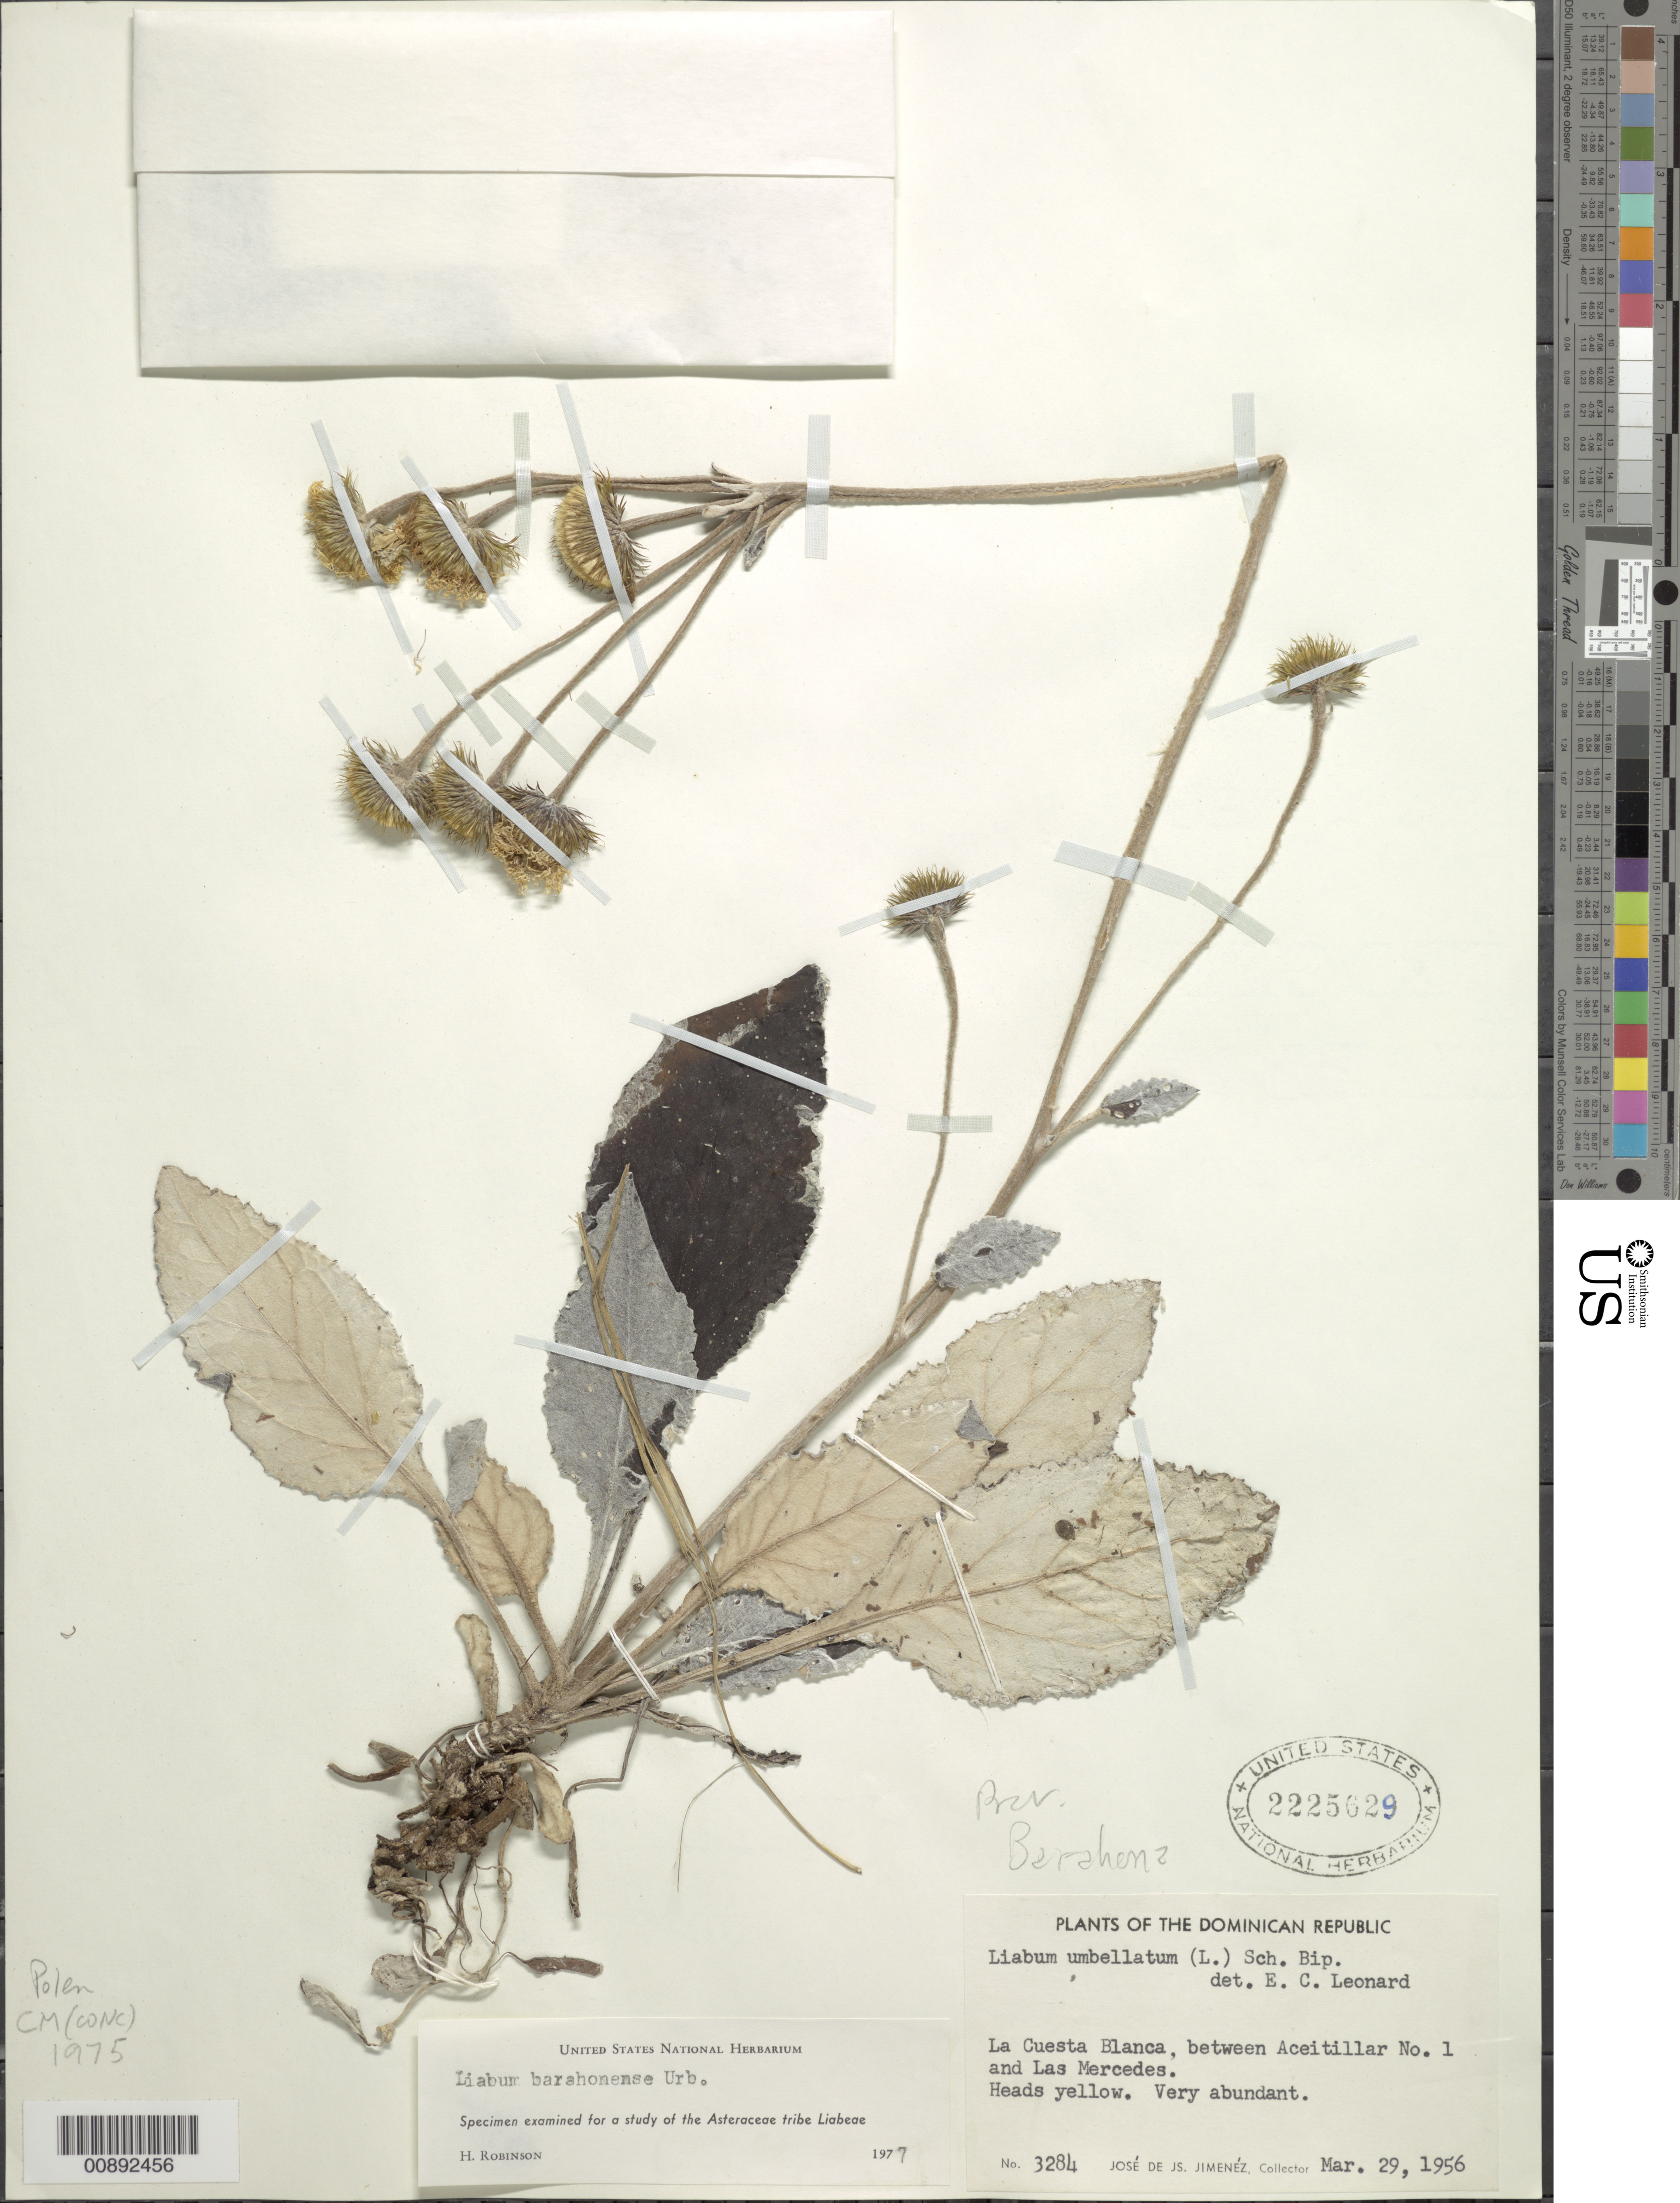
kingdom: Plantae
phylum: Tracheophyta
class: Magnoliopsida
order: Asterales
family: Asteraceae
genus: Liabum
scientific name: Liabum barahonense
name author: Urb.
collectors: J. J. Jiménez Almonte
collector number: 3284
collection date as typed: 29 March 1956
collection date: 1956-03-29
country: Dominican Republic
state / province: Pedernales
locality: La Cuesta Blanca, between Aceitillar no. 1 and Las Mercedes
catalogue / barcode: US 2225629